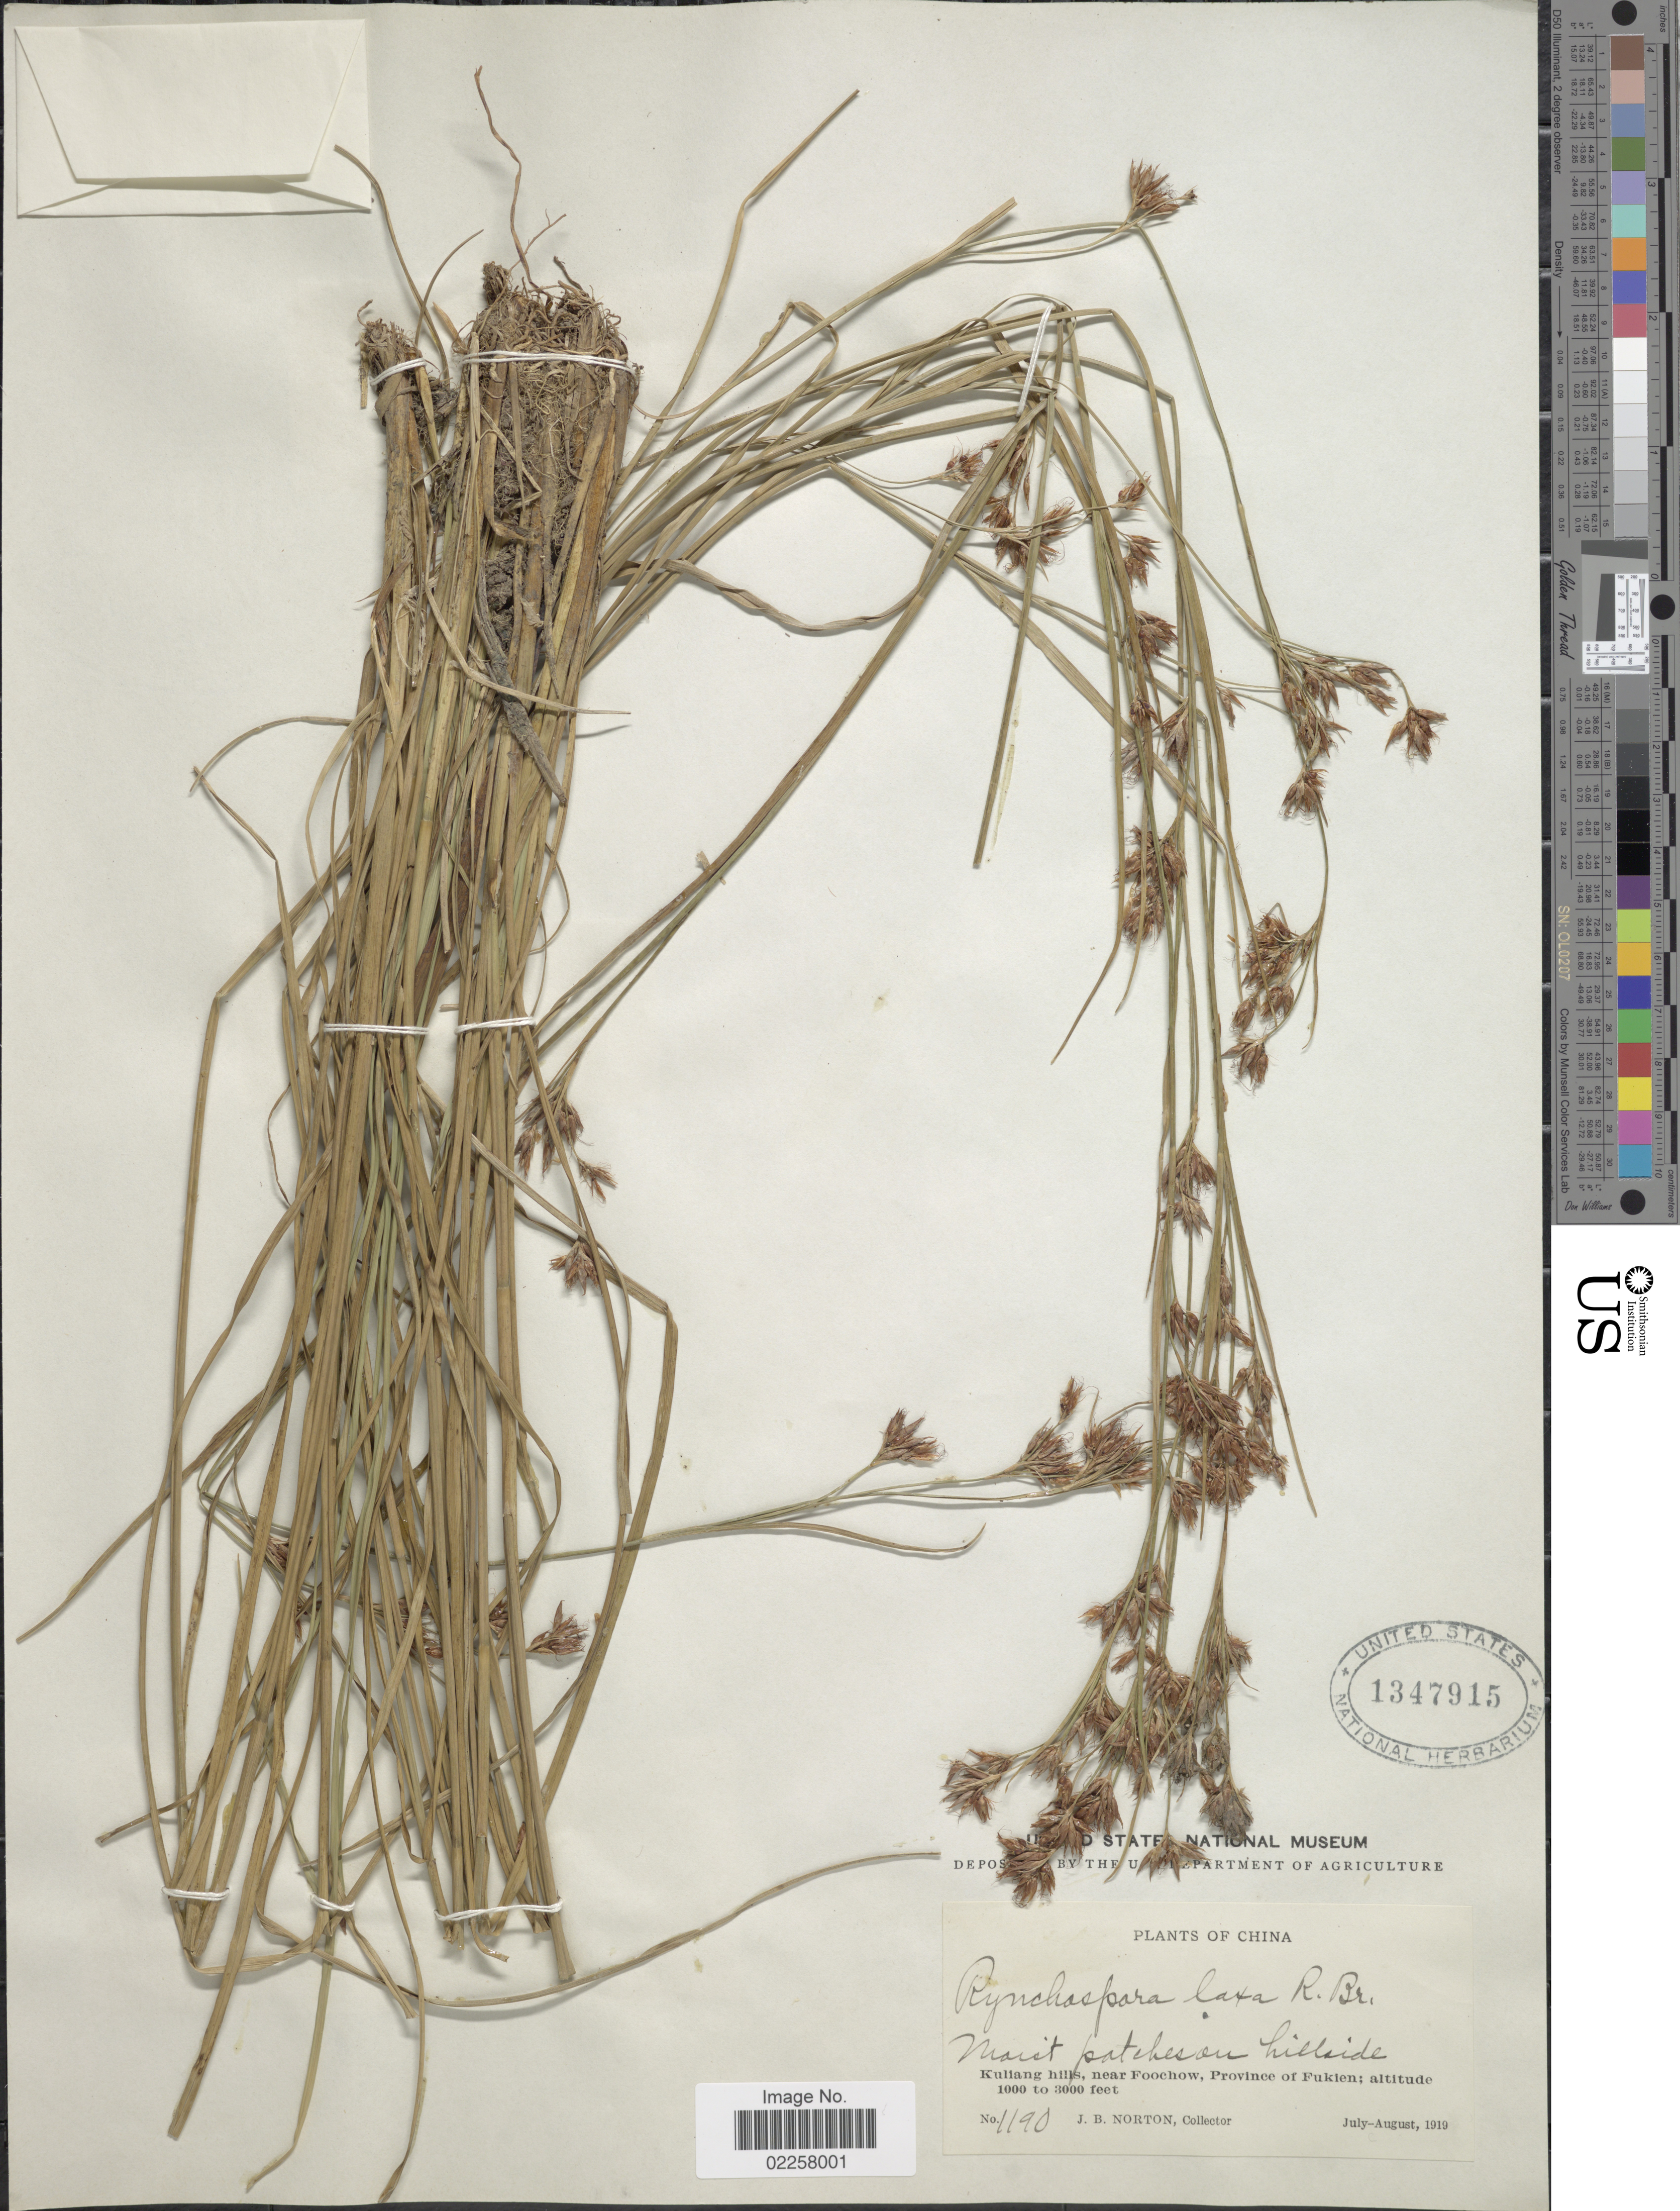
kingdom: Plantae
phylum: Tracheophyta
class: Liliopsida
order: Poales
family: Cyperaceae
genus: Rhynchospora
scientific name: Rhynchospora rugosa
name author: (Vahl) Gale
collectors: J. B. Norton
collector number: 1190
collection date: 1919-07/1919-08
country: China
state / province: Fujian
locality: Kuliang hills, near Foochow, Province of Fukien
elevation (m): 305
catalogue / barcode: US 1347915